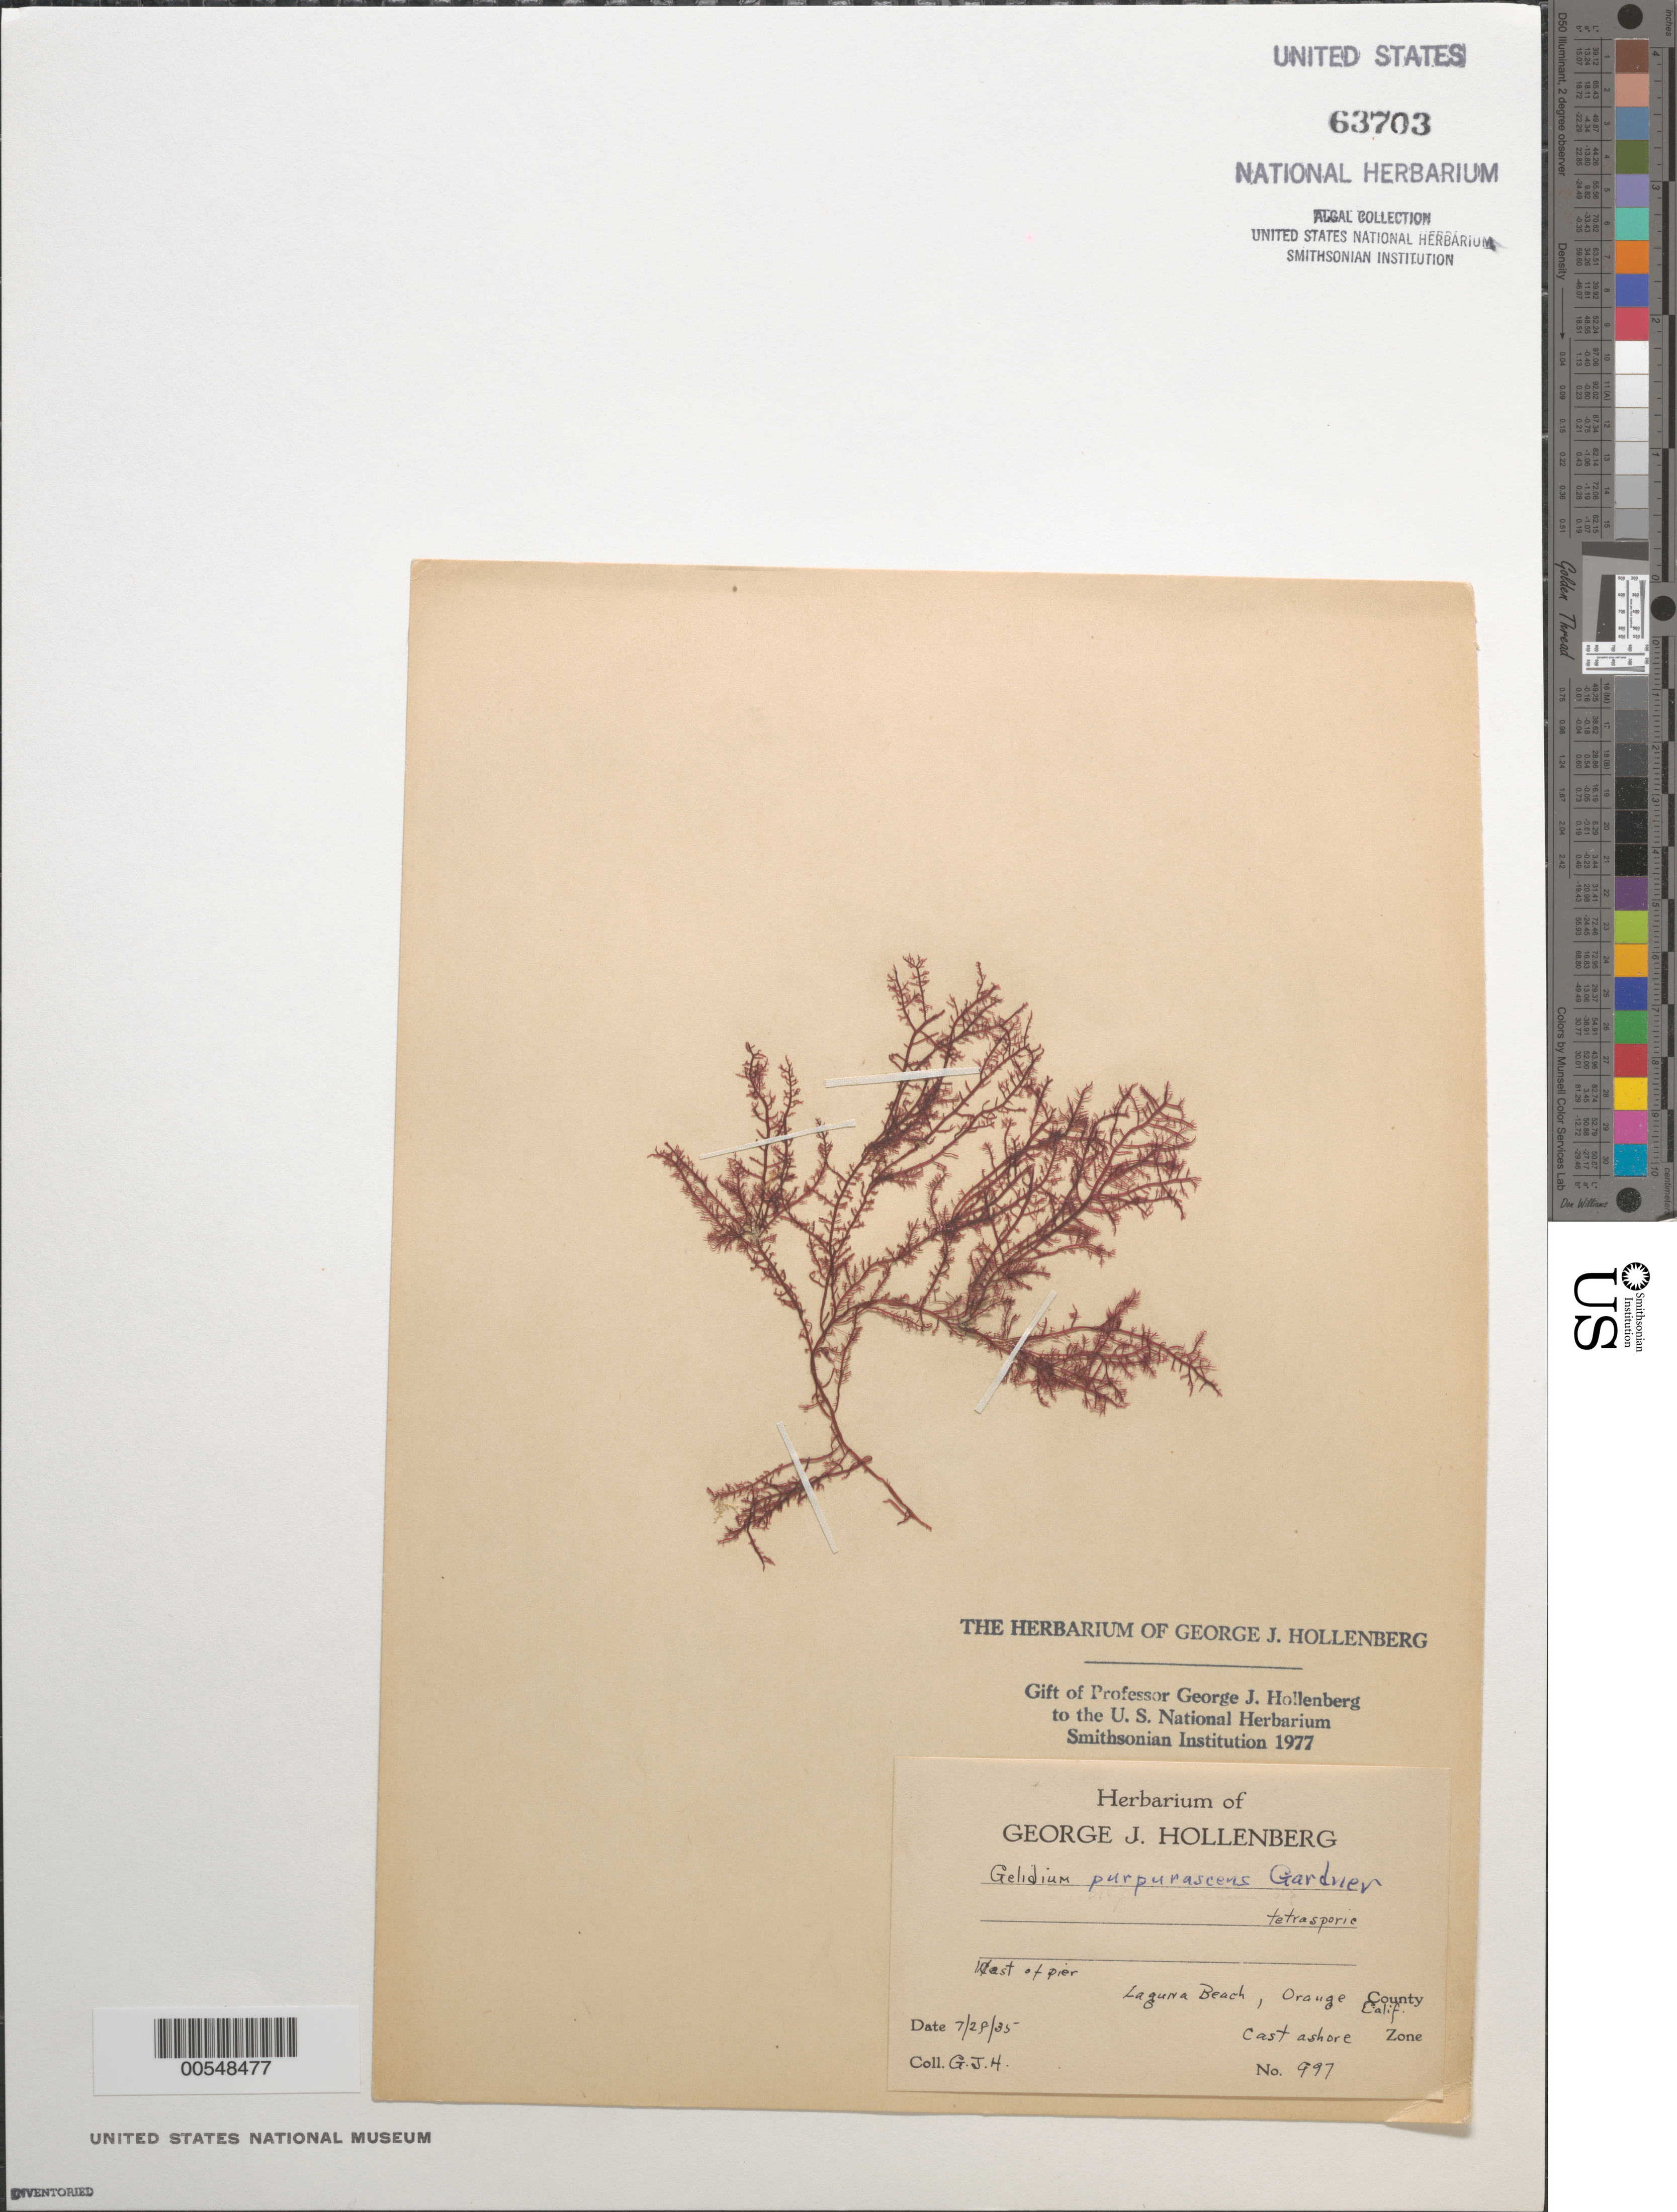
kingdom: Plantae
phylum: Rhodophyta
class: Florideophyceae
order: Gelidiales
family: Gelidiaceae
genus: Gelidium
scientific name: Gelidium purpurascens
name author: N.L. Gardner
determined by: Hollenberg, George J.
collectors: G. Hollenberg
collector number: GJH 997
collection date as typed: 28 Jul 1935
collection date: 1935-07-28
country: United States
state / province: California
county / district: Orange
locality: Laguna Beach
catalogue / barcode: US 63703